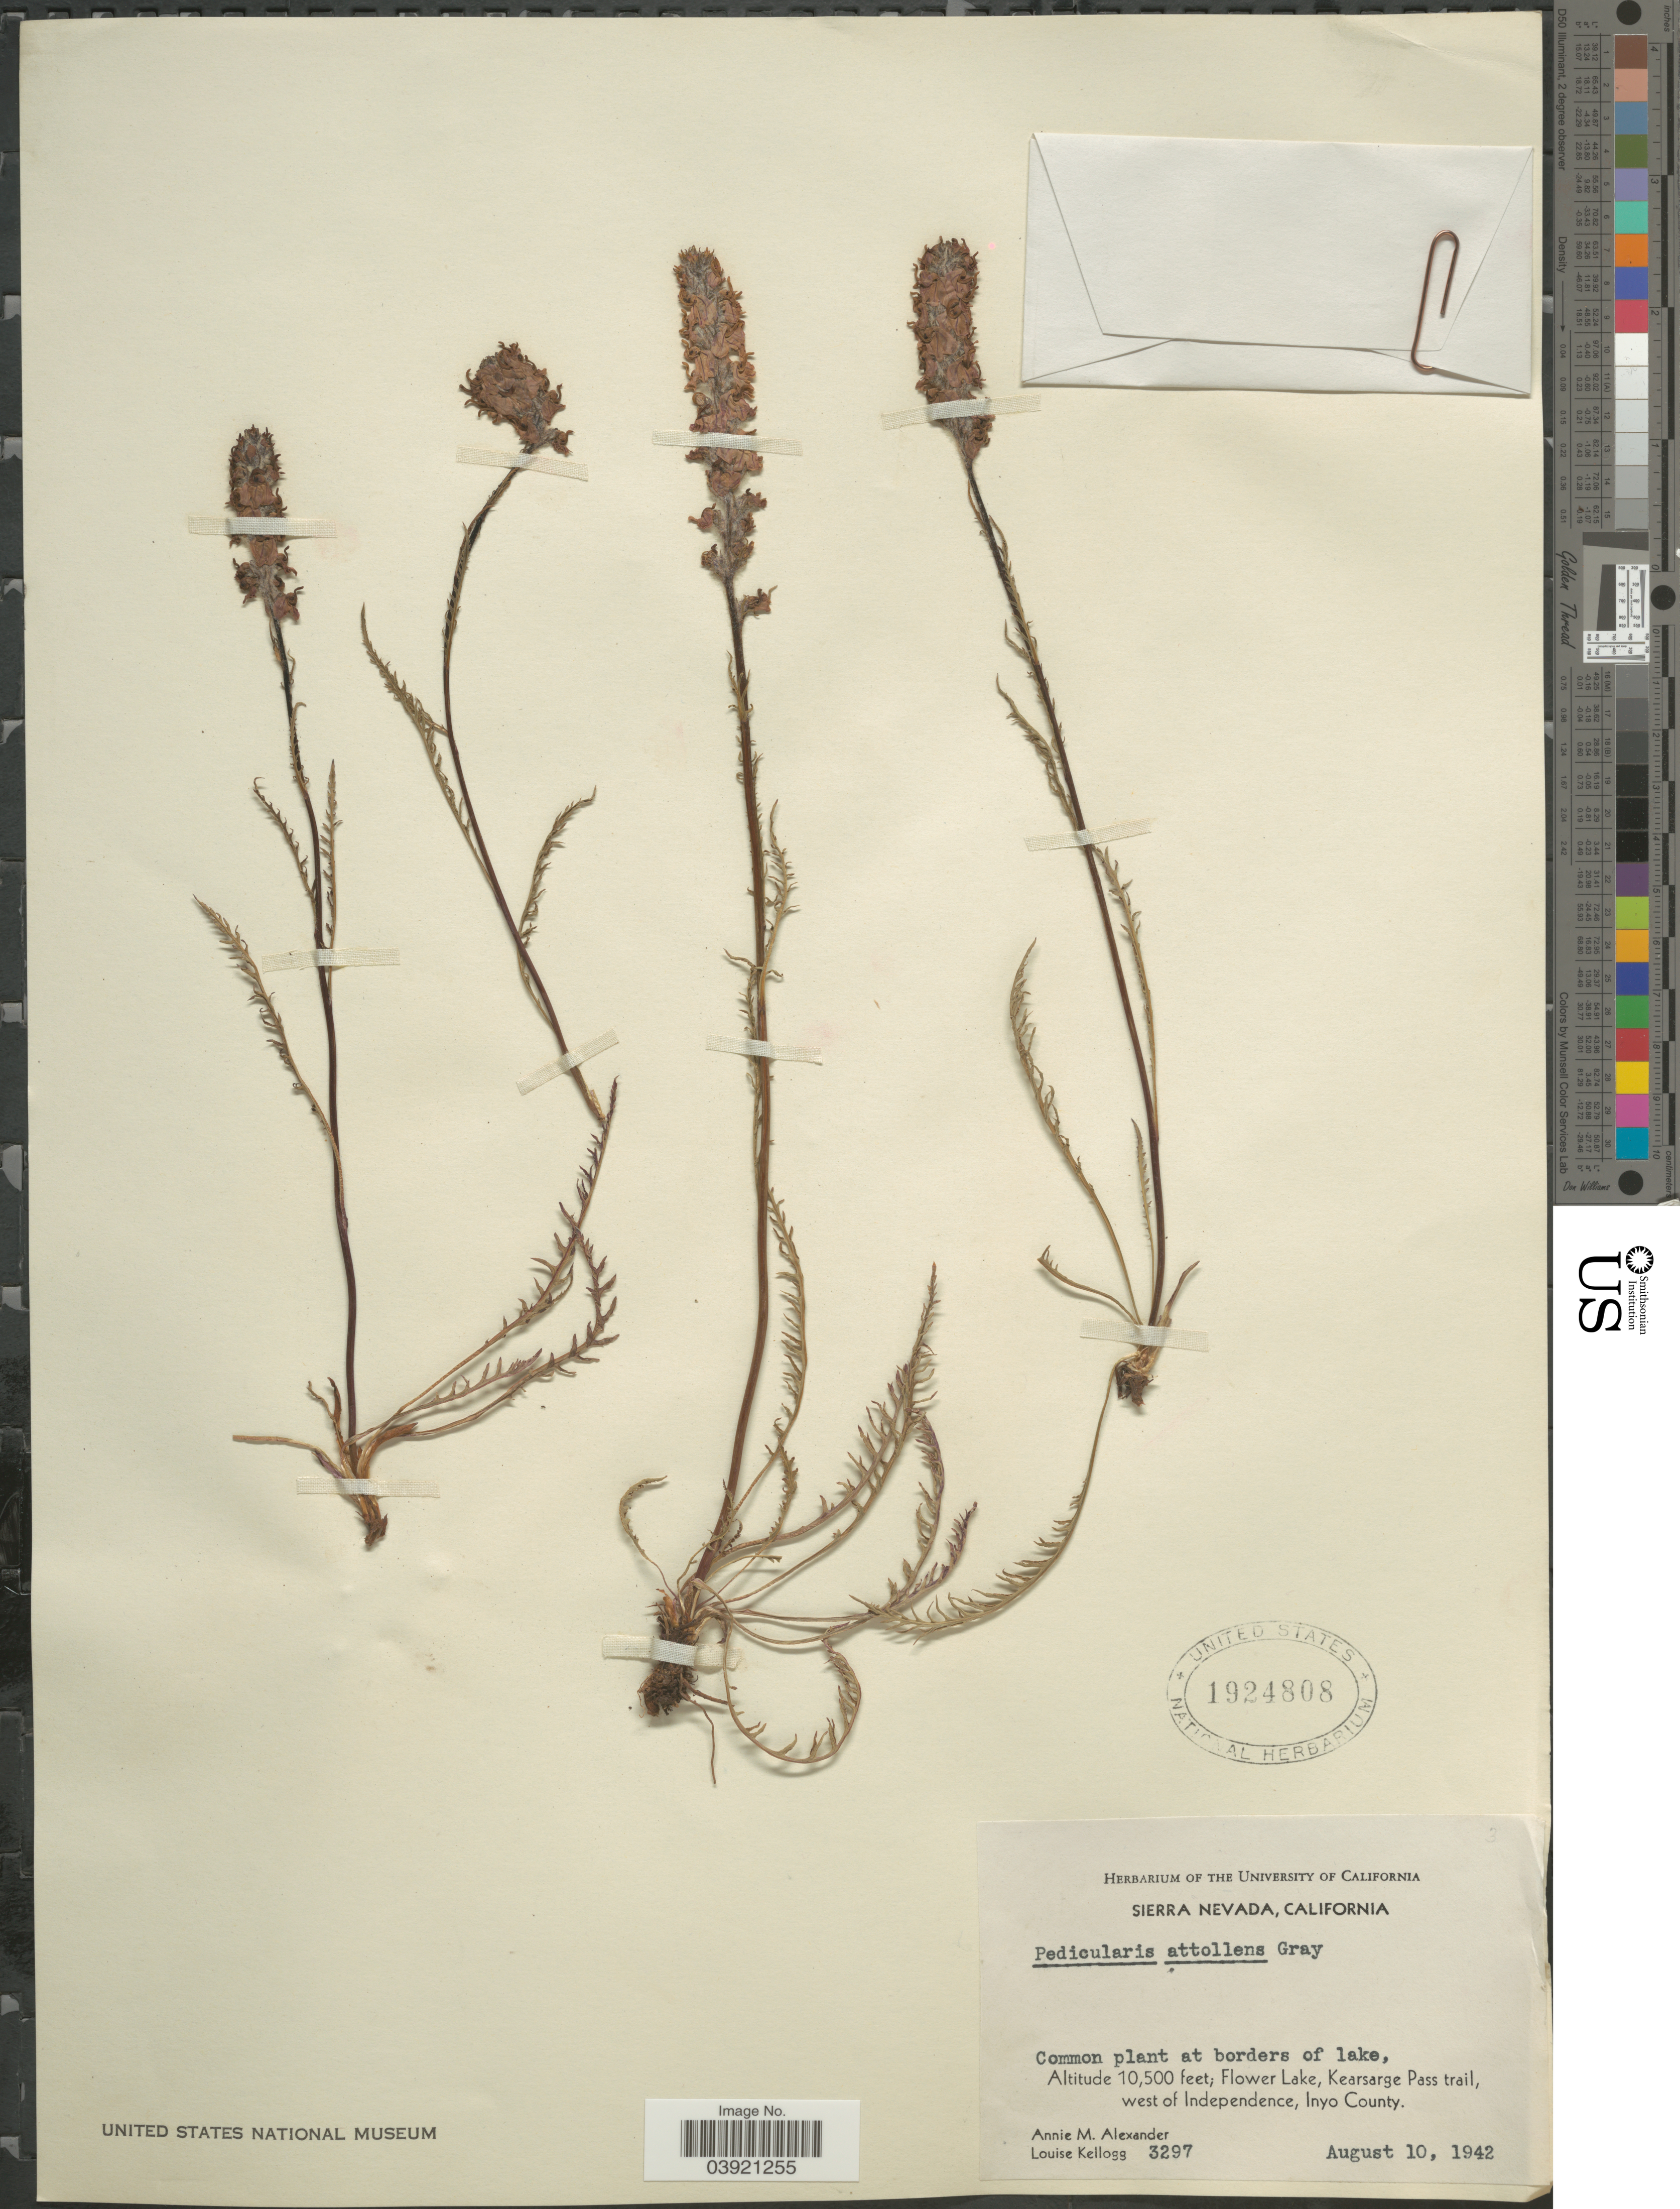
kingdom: Plantae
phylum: Tracheophyta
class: Magnoliopsida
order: Lamiales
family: Orobanchaceae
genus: Pedicularis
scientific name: Pedicularis attollens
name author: A. Gray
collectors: A. M. Alexander & L. Kellogg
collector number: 3297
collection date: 1942-08-10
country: United States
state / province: California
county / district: Inyo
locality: Sierra Nevada. At borders of lake, Flower Lake, Kearsage Pass trail, west of Independence, Inyo County.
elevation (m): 3200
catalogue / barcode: US 1924808